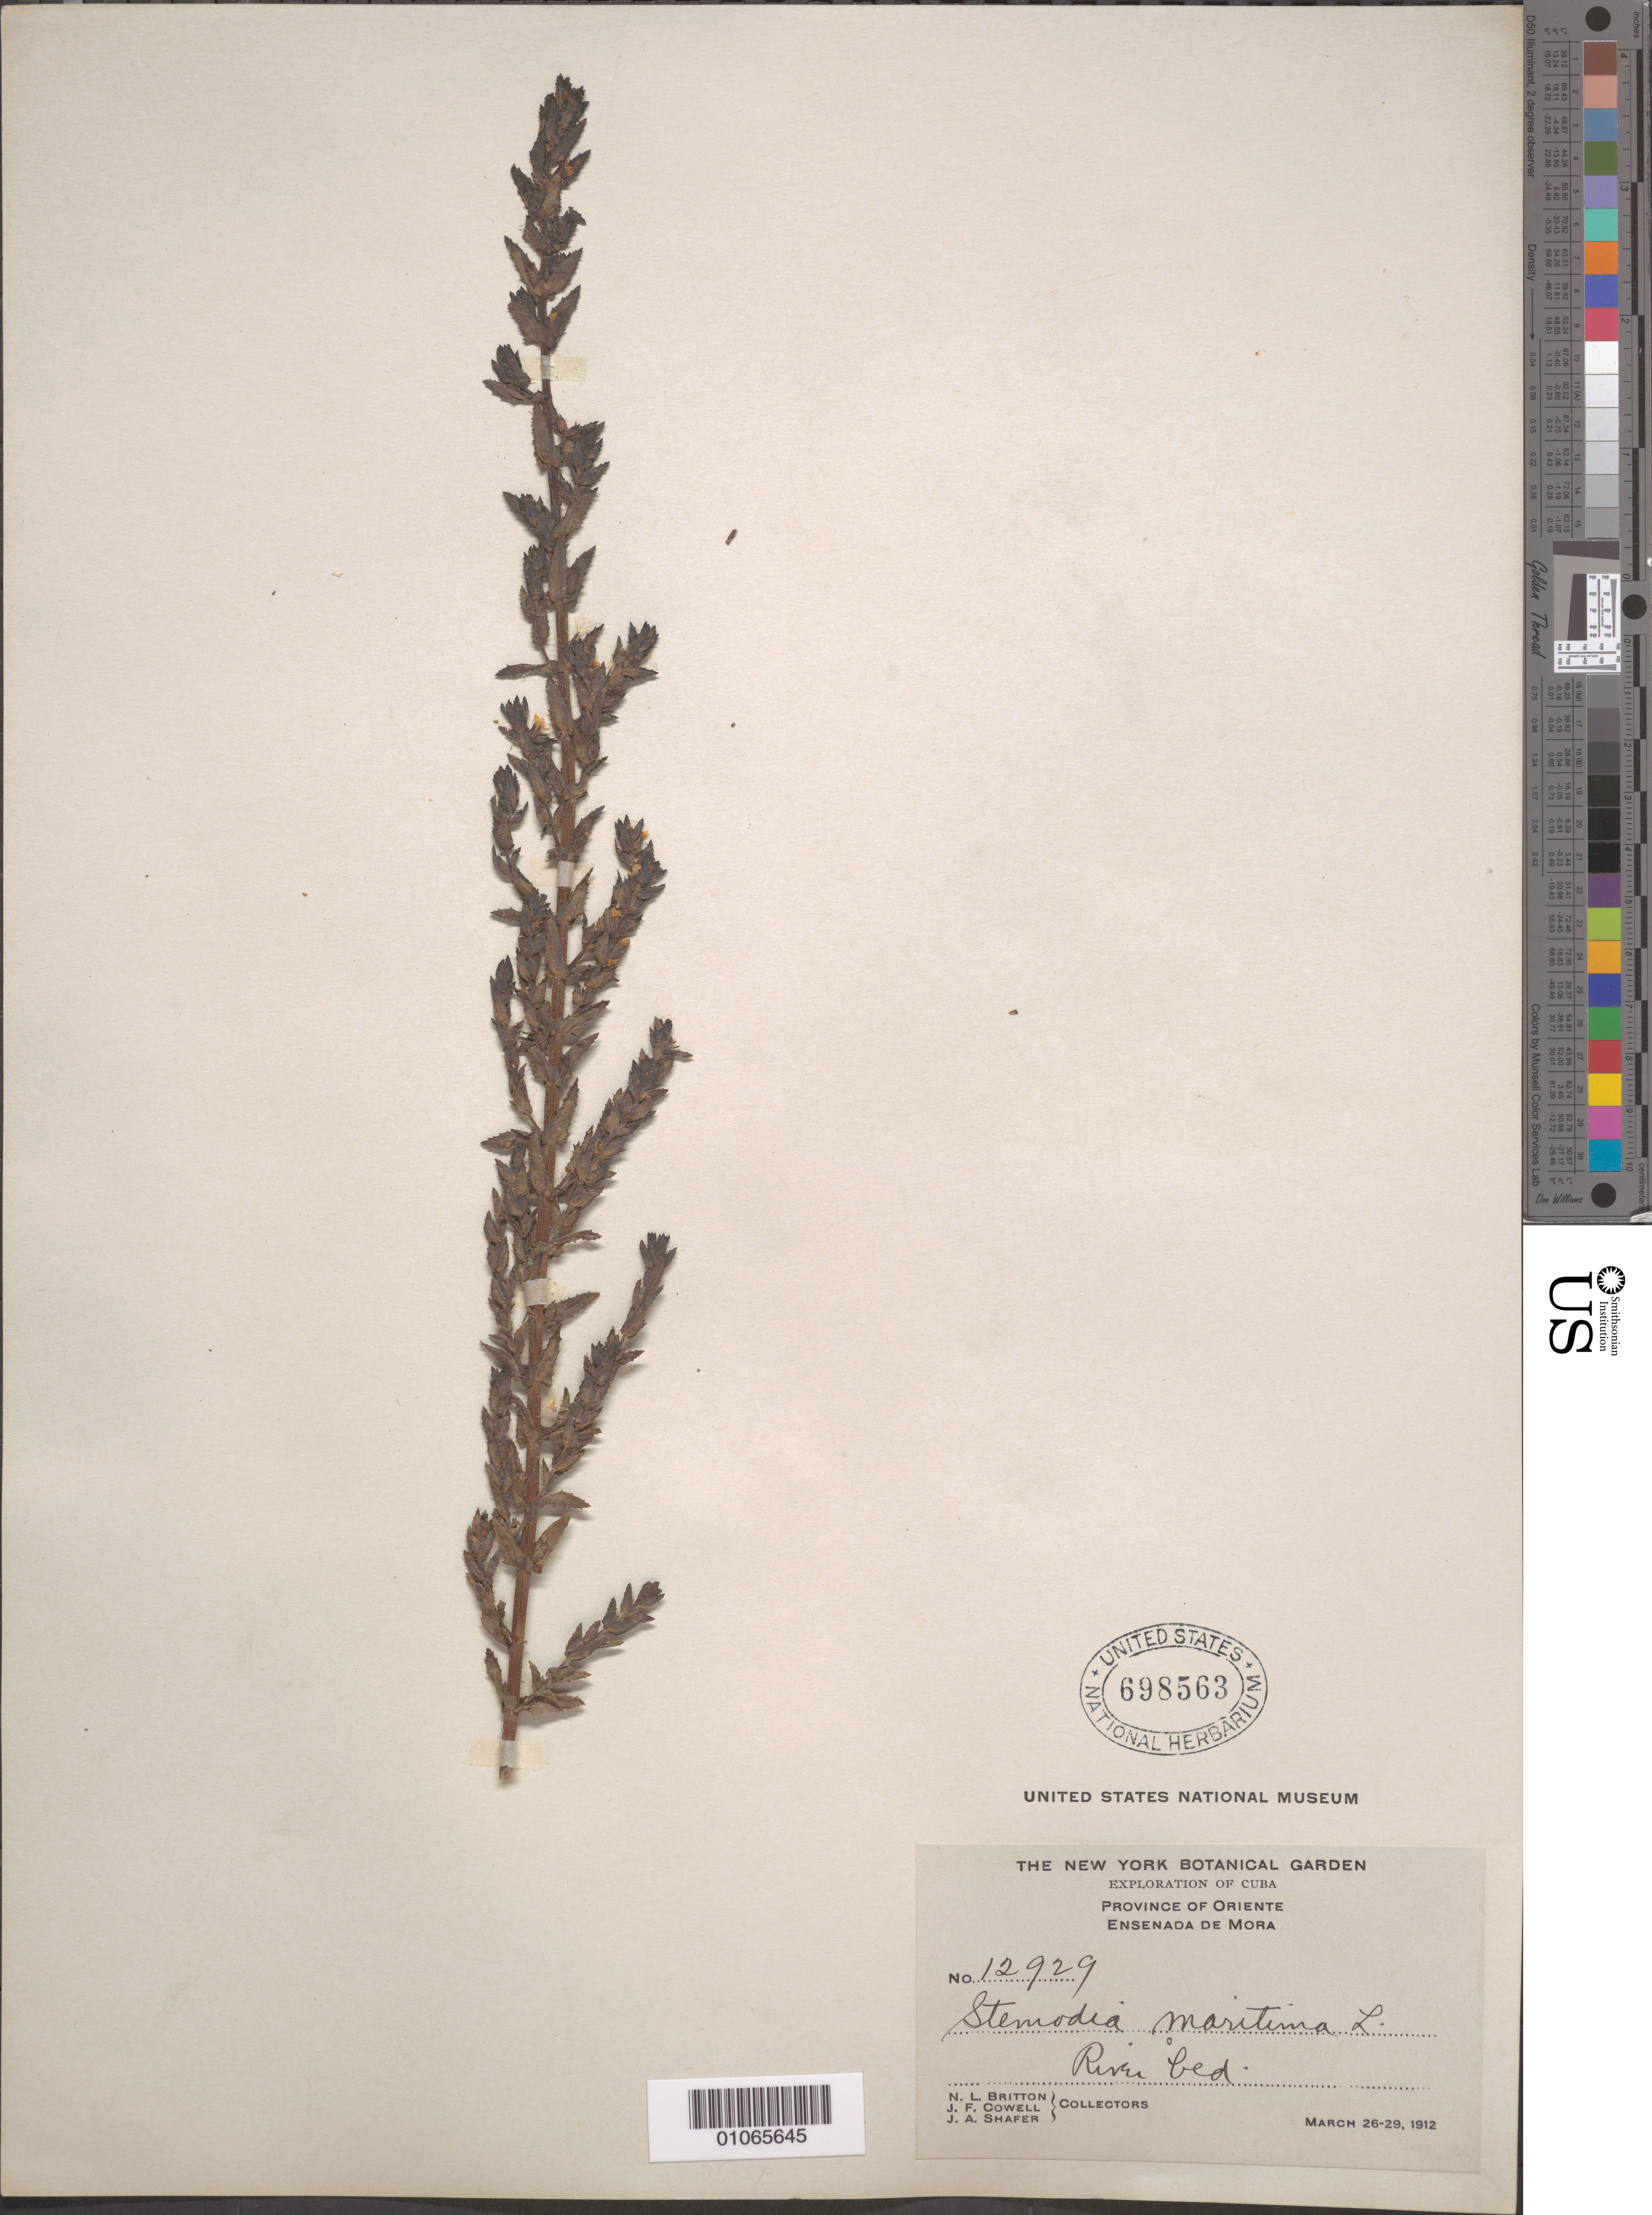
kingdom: Plantae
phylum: Tracheophyta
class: Magnoliopsida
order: Lamiales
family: Plantaginaceae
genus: Stemodia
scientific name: Stemodia maritima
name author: L.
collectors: N. Britton, J. F. Cowell & J. A. Shafer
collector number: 12929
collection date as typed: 26 Mar 1912 to 29 Mar 1912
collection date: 1912-03-26/1912-03-29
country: Cuba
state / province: Oriente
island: Cuba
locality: Ensenada de Mora River bed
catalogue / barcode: US 698563